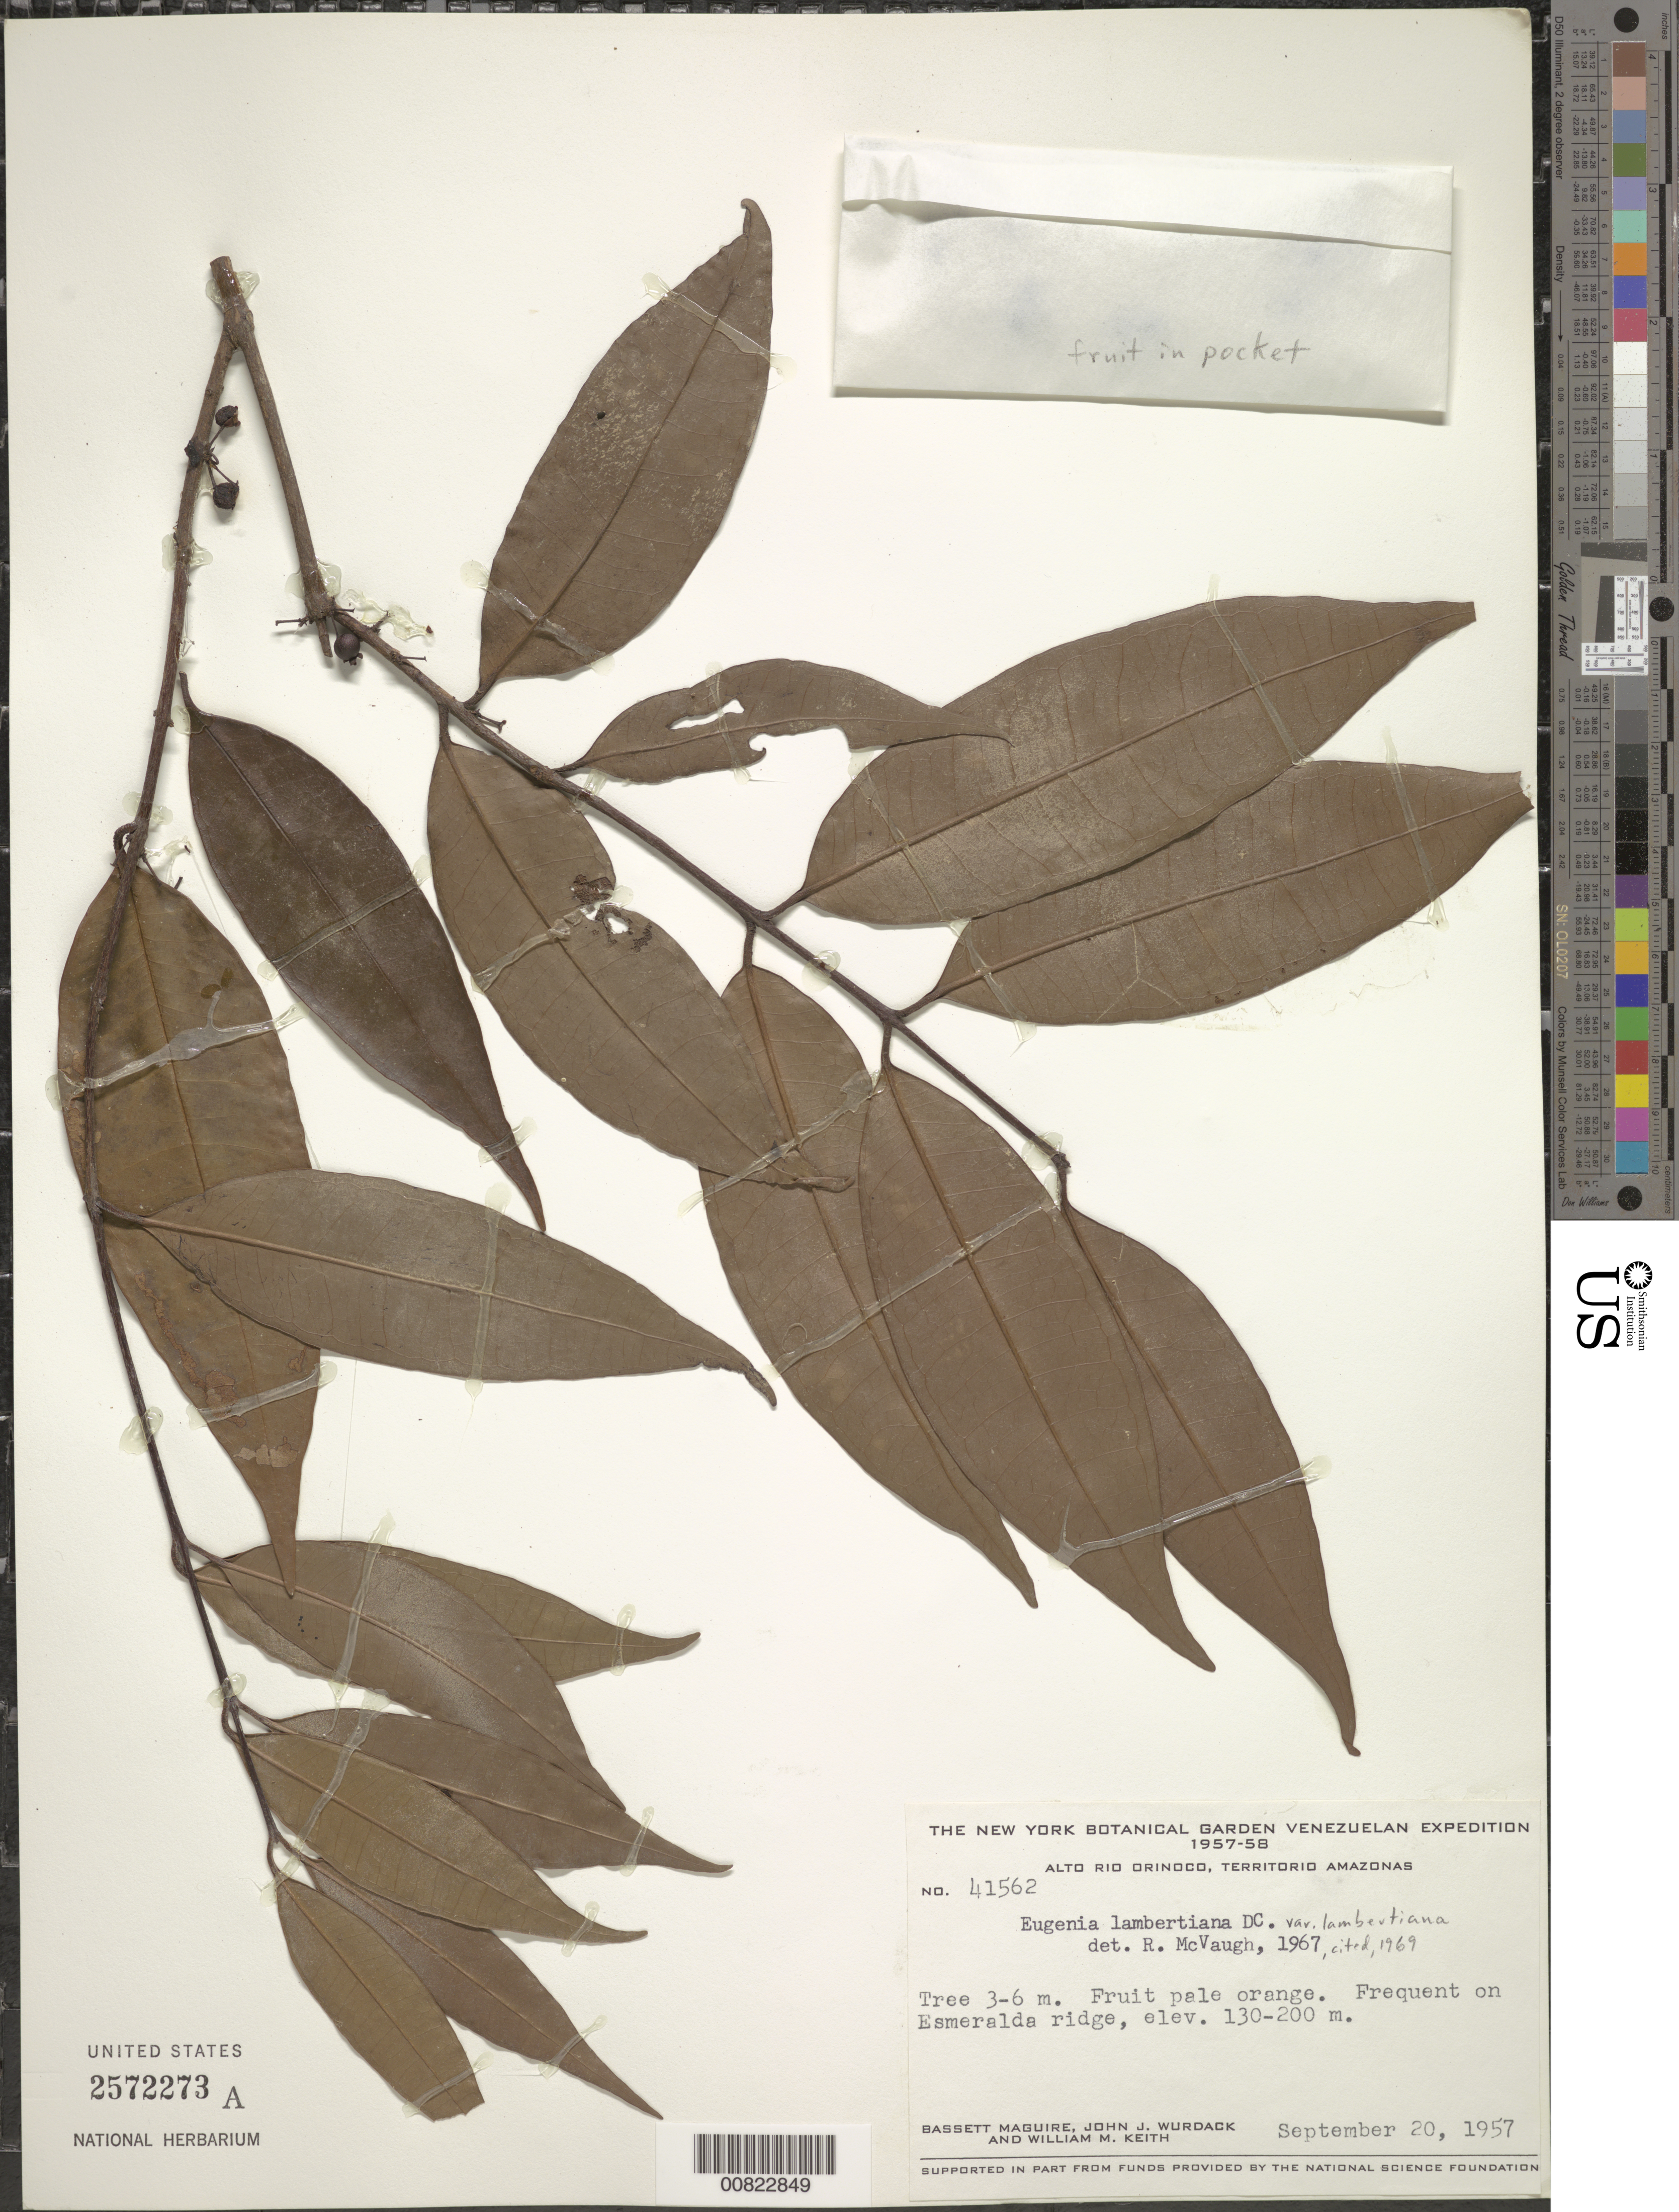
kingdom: Plantae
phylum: Tracheophyta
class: Magnoliopsida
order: Myrtales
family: Myrtaceae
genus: Eugenia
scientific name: Eugenia lambertiana var. lambertiana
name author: DC.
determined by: McVaugh, R.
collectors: B. Maguire, J. J. Wurdack & W. Keith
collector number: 41562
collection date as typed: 20-Sep-57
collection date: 1957-09-20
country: Venezuela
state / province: Amazonas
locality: Alto Río Orinoco, Esmeralda Ridge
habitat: Ridge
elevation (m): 130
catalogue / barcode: US 2572273A